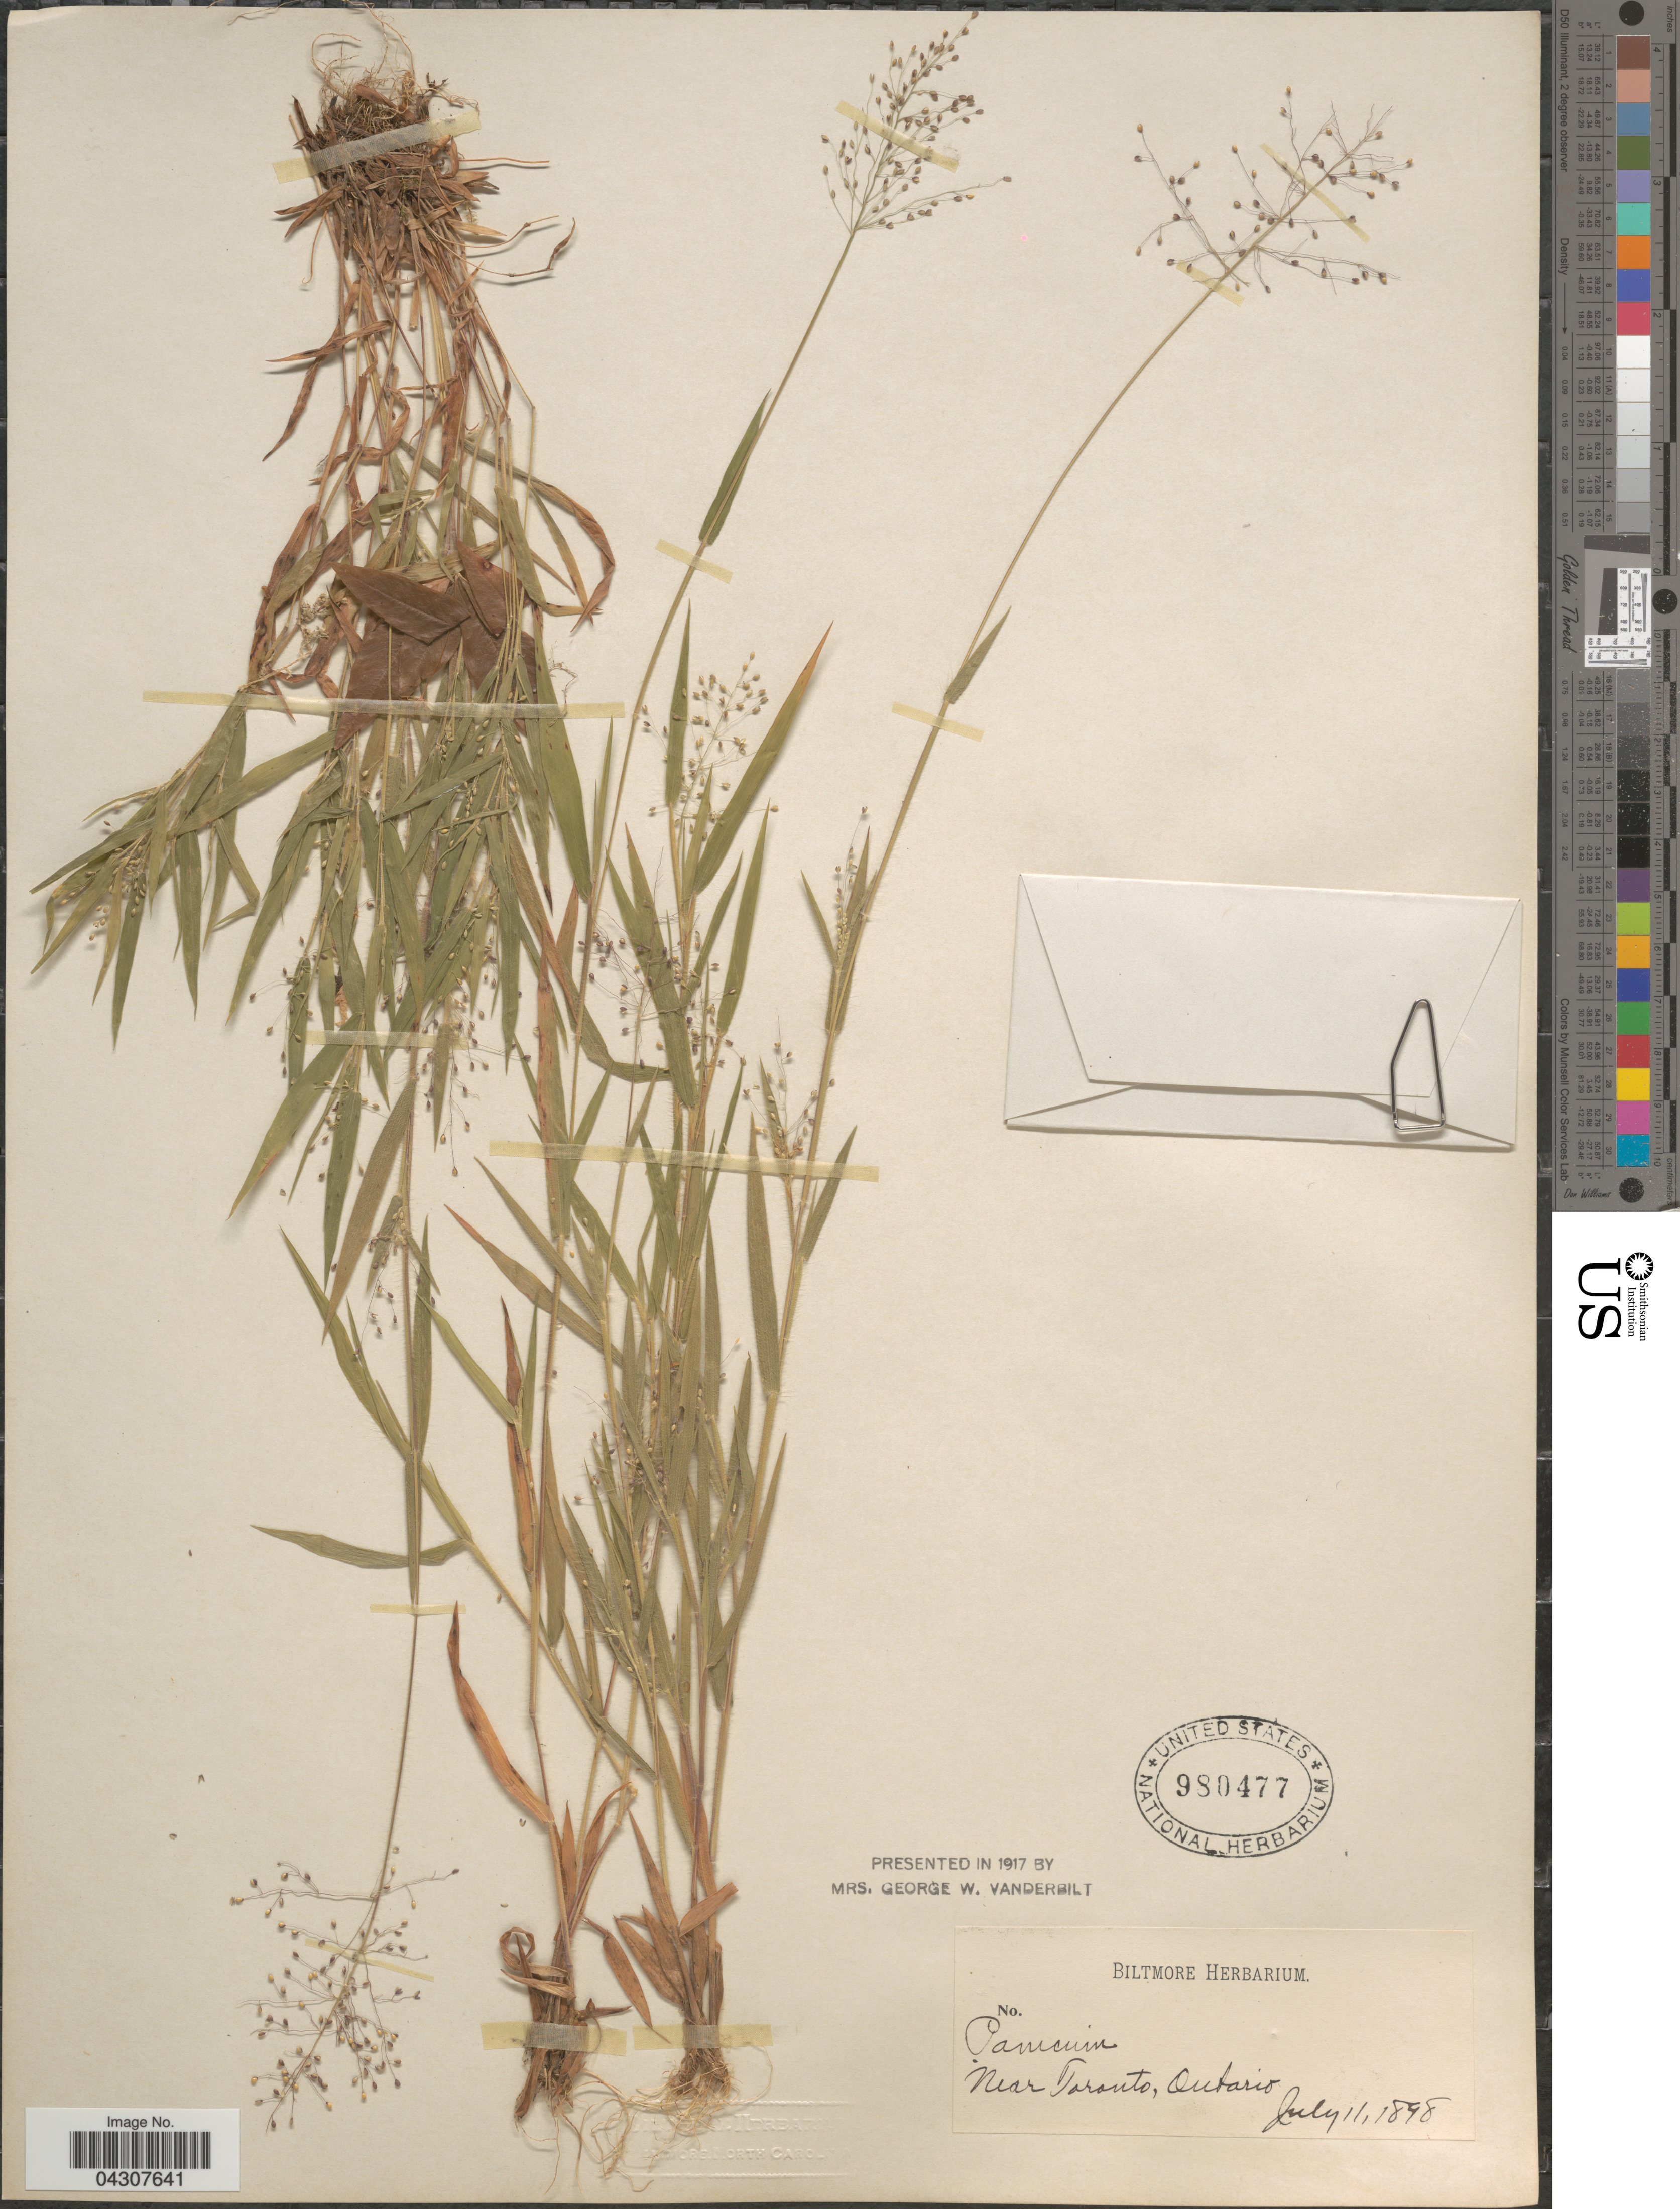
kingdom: Plantae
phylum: Tracheophyta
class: Liliopsida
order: Poales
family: Poaceae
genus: Dichanthelium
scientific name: Dichanthelium acuminatum var. acuminatum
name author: (Sw.) Gould & C.A. Clark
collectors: ex herb. Biltmore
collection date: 1898-07-11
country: Canada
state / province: Ontario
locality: Near Toronto.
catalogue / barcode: US 980477